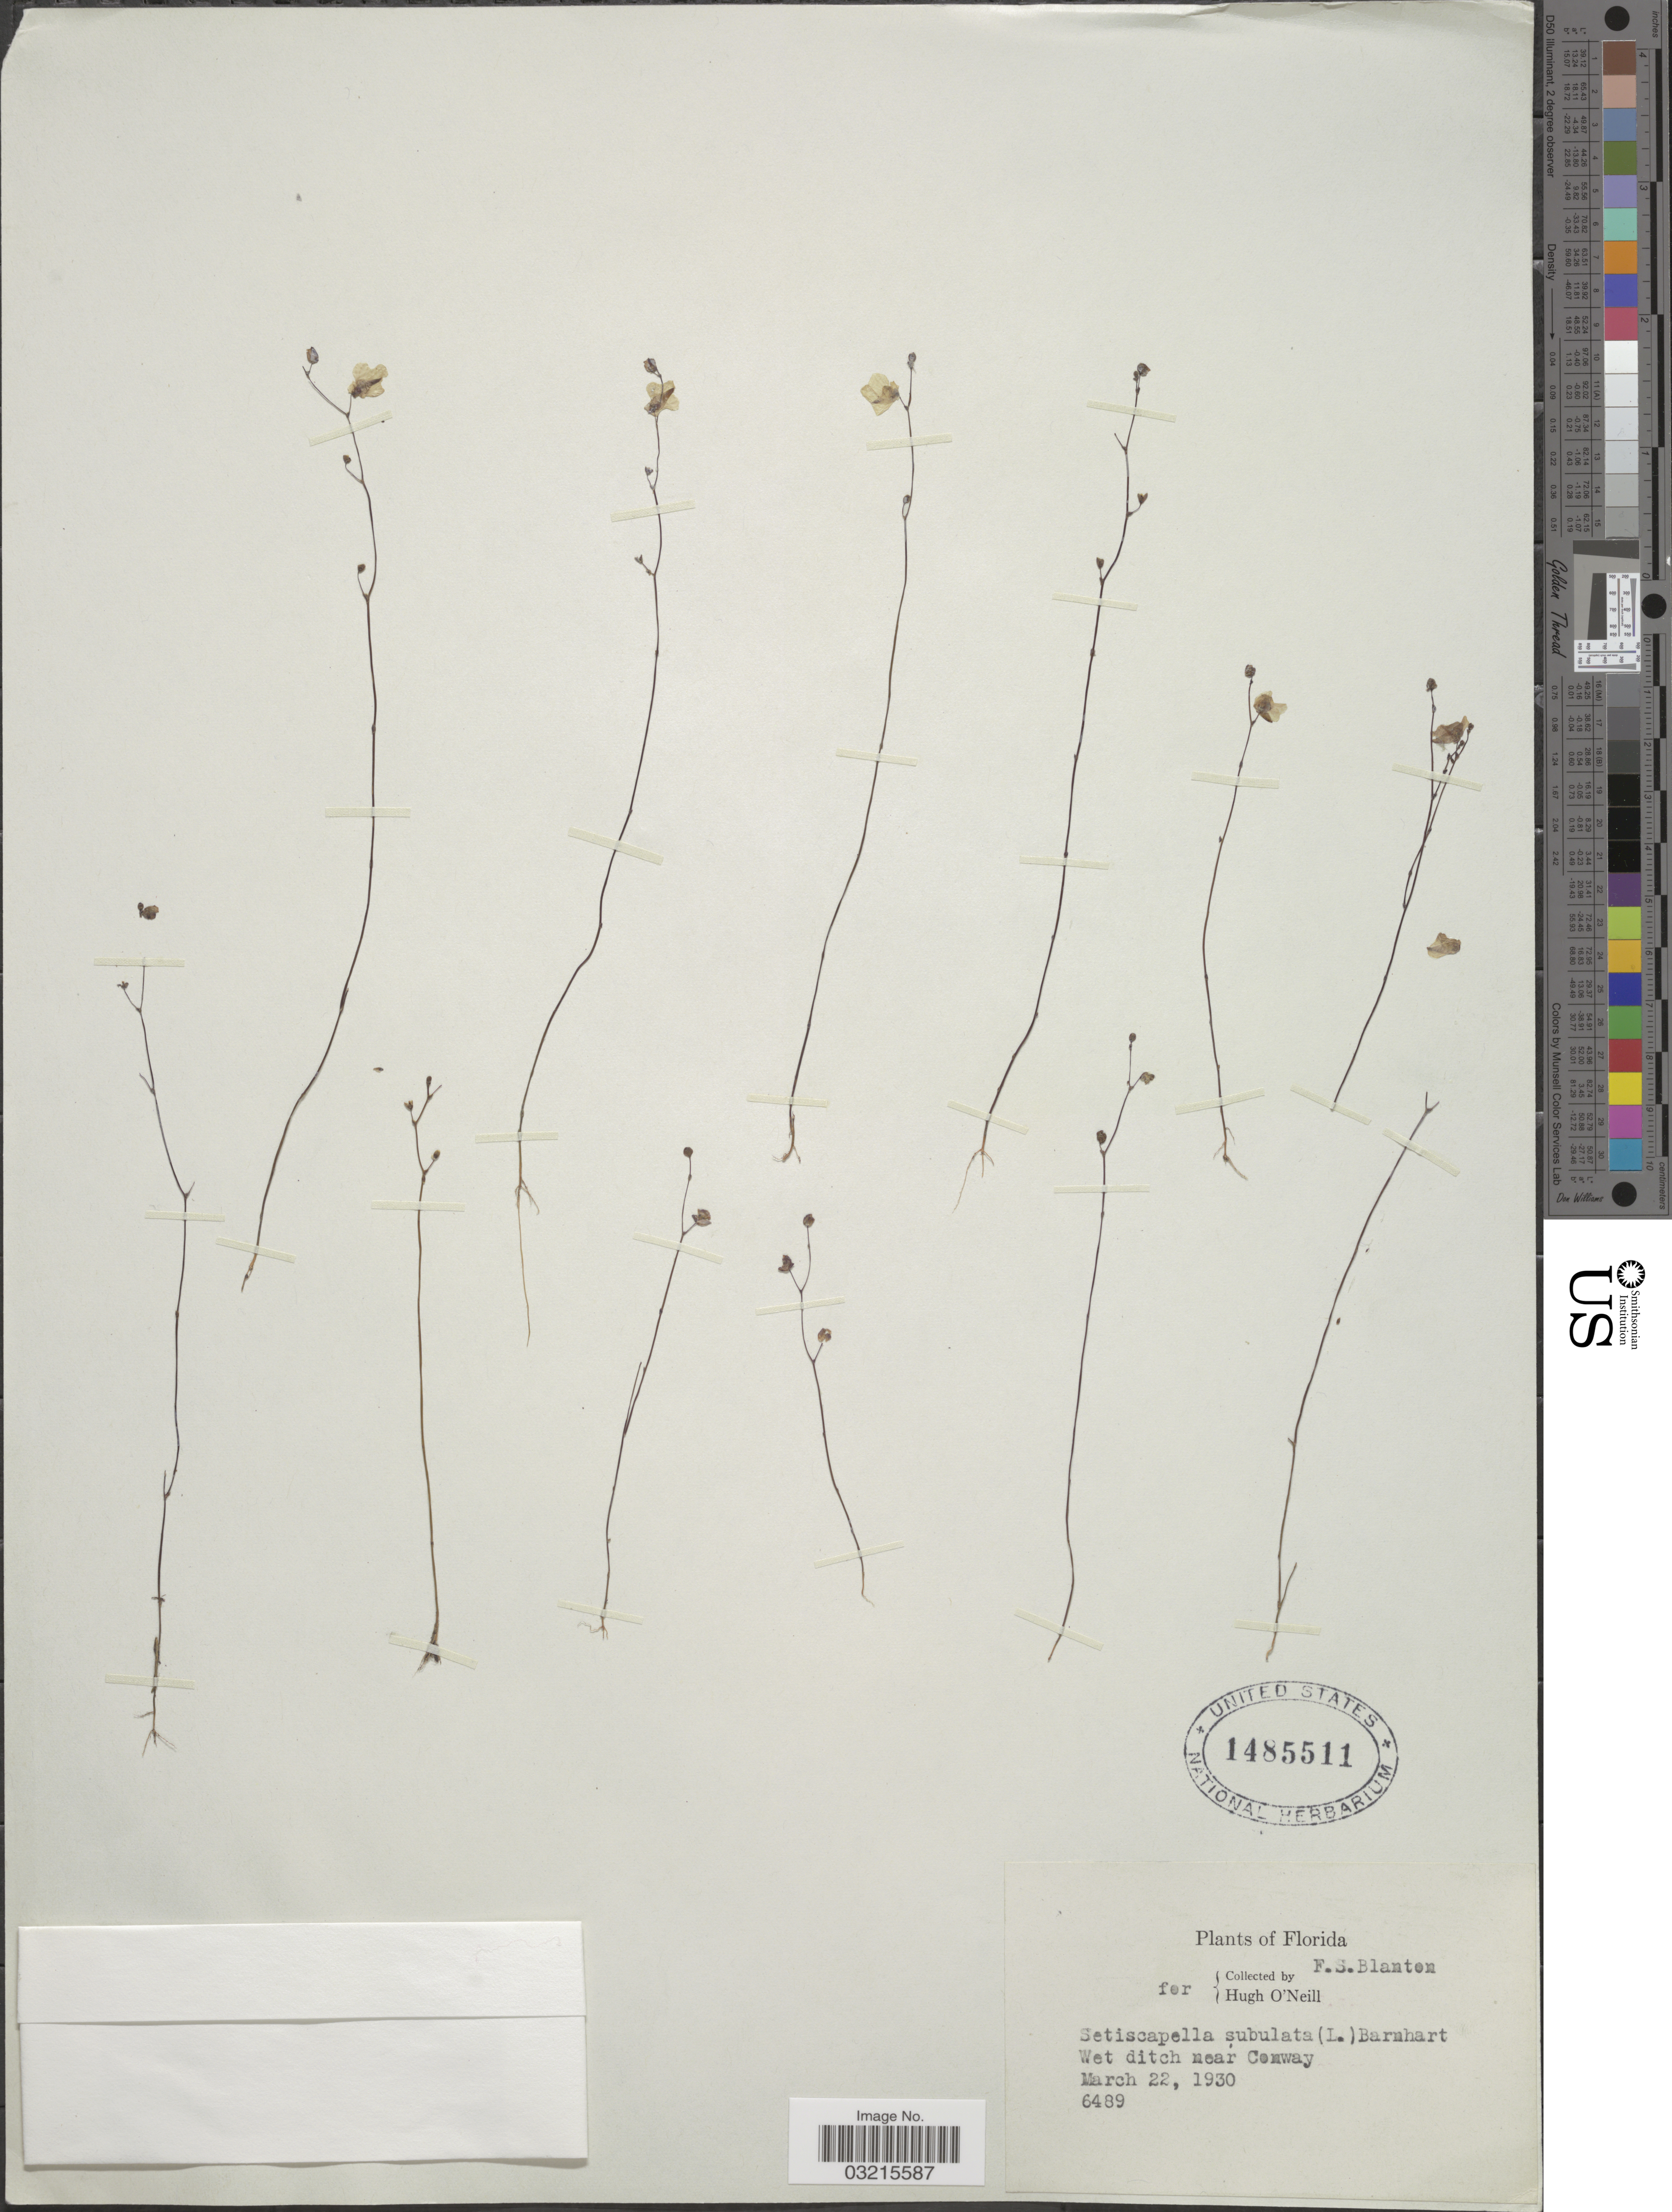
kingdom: Plantae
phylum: Tracheophyta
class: Magnoliopsida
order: Lamiales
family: Lentibulariaceae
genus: Utricularia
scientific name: Utricularia subulata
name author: L.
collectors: F. S. Blanton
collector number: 6489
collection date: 1930-03-22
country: United States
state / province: Florida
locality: Wet ditch near Conway.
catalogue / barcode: US 1485511